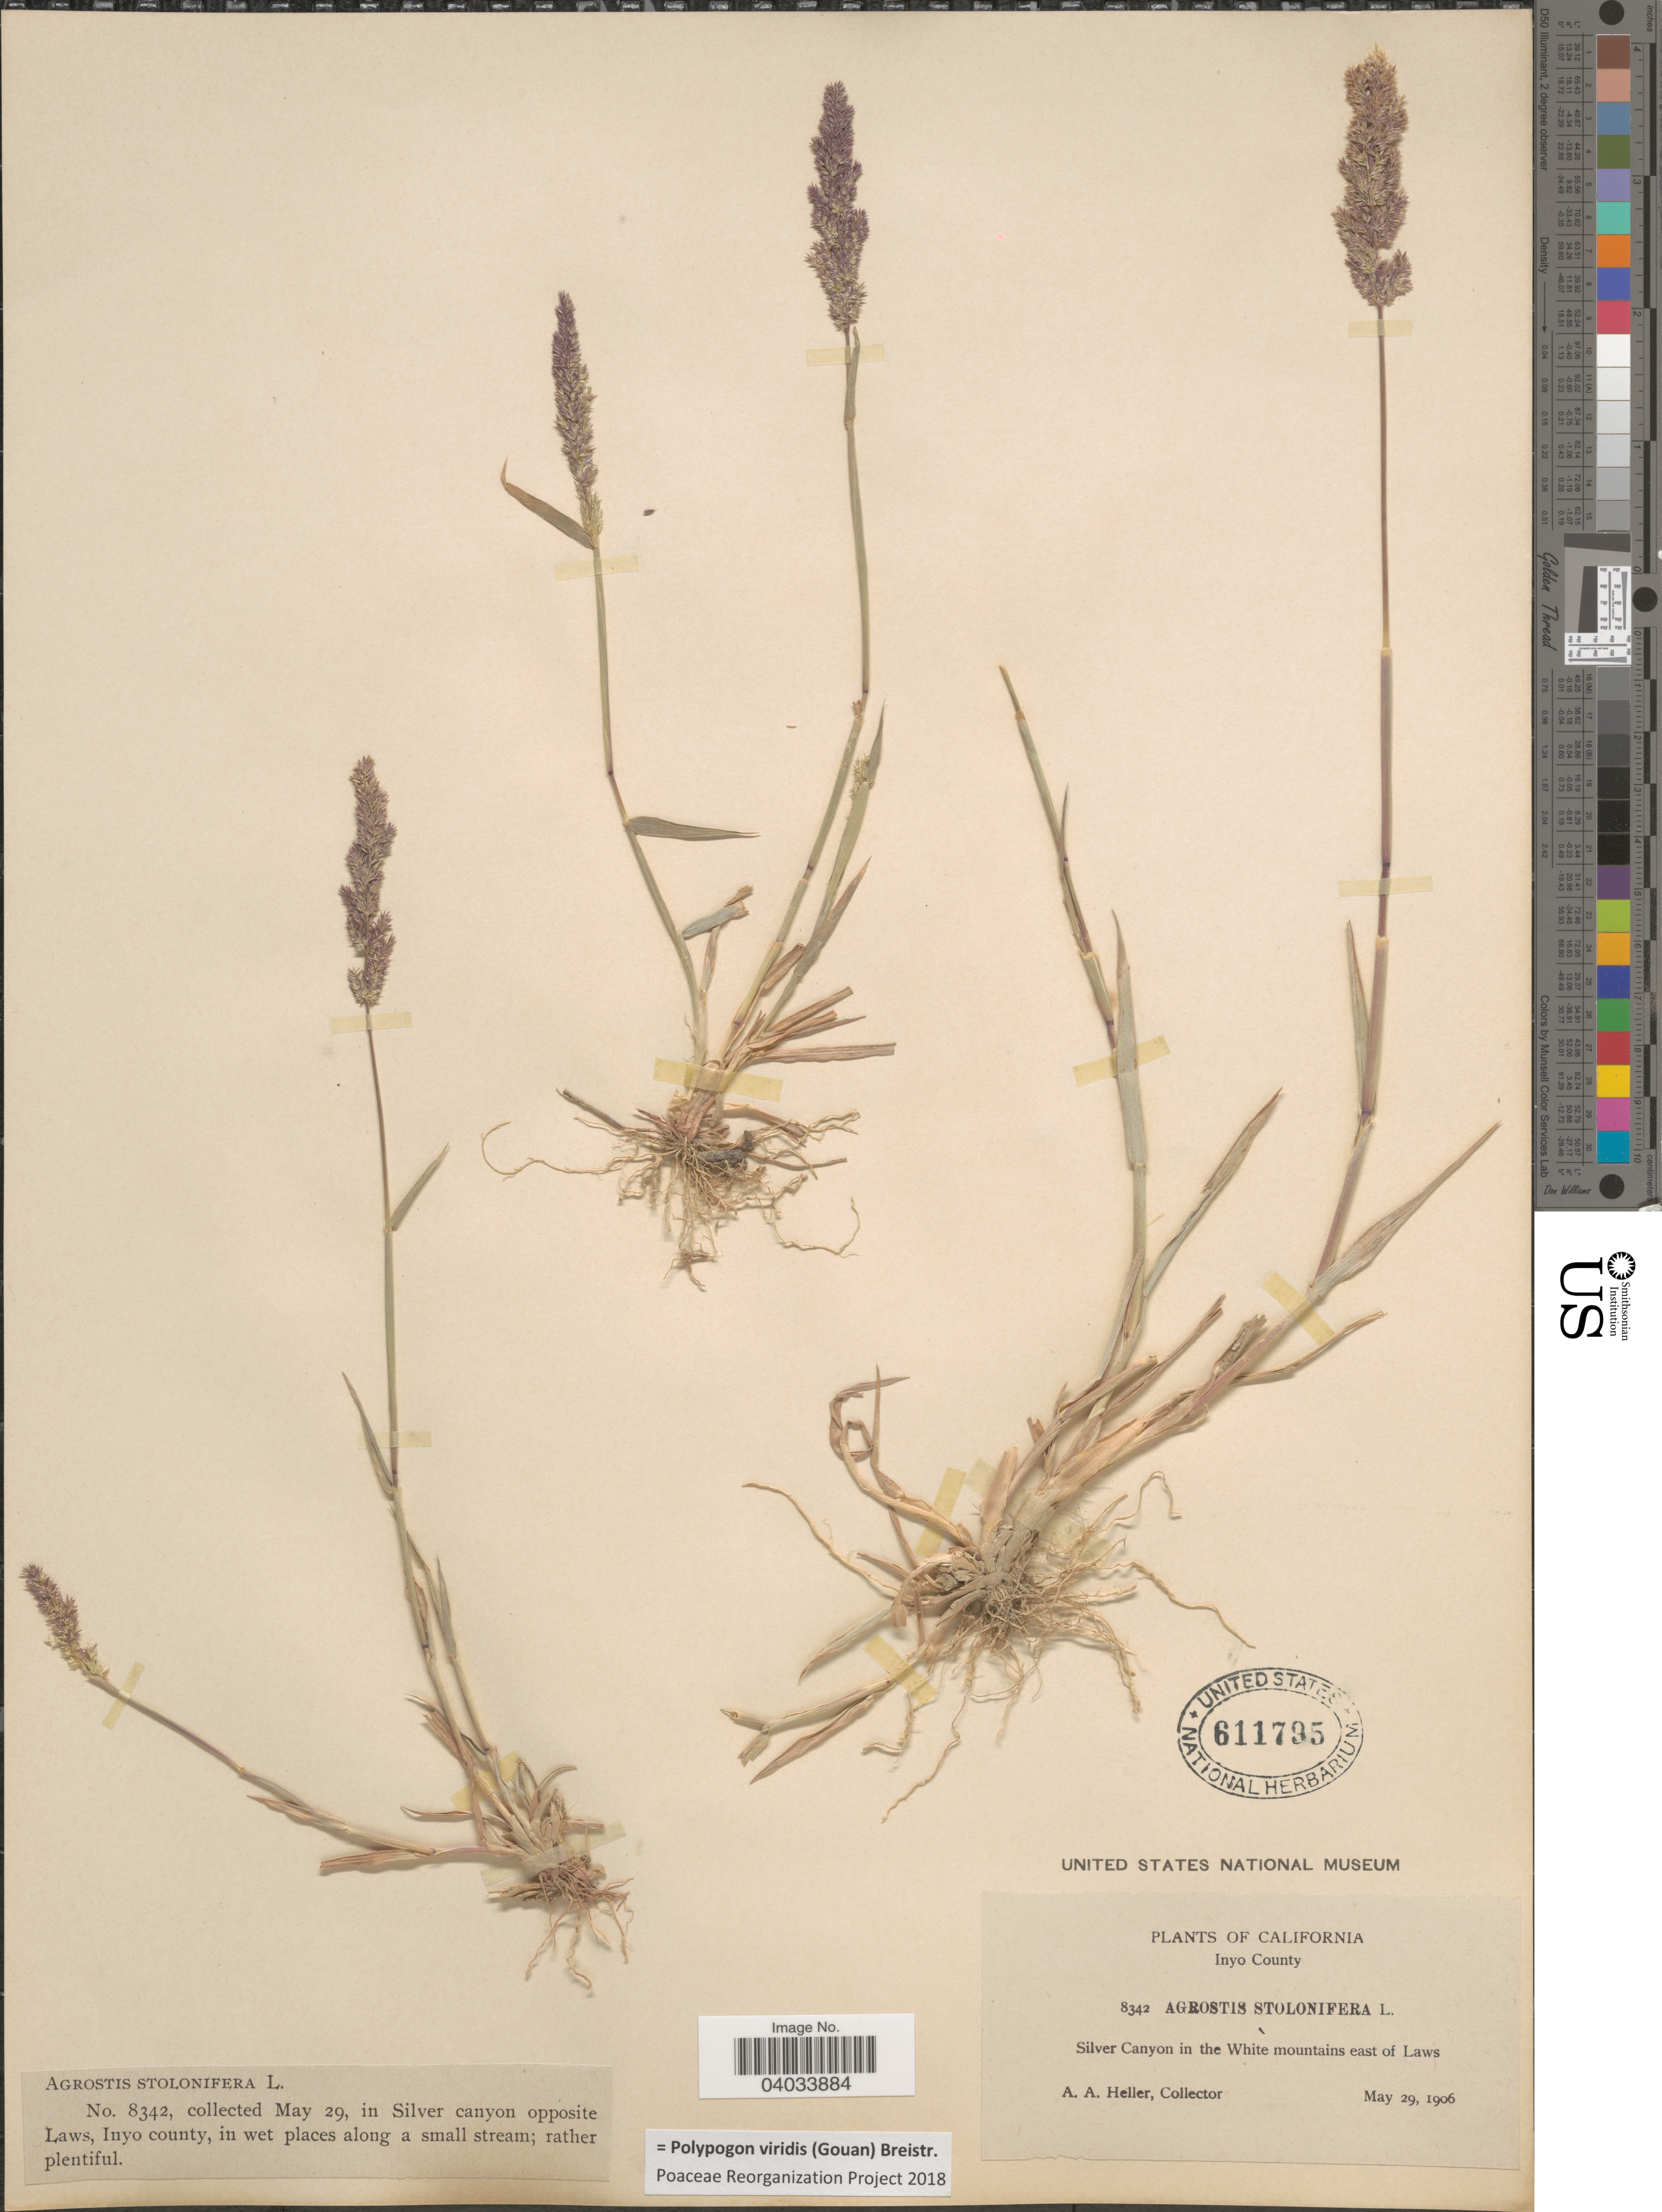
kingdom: Plantae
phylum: Tracheophyta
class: Liliopsida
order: Poales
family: Poaceae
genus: Polypogon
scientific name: Polypogon viridis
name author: (Gouan) Breistroffer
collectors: A. A. Heller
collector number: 8342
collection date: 1906-05-29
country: United States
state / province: California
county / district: Inyo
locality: In Silver canyon opposite Laws, Inyo county. Inyo County. Silver Canyon in the White mountains east of Laws.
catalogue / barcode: US 611795